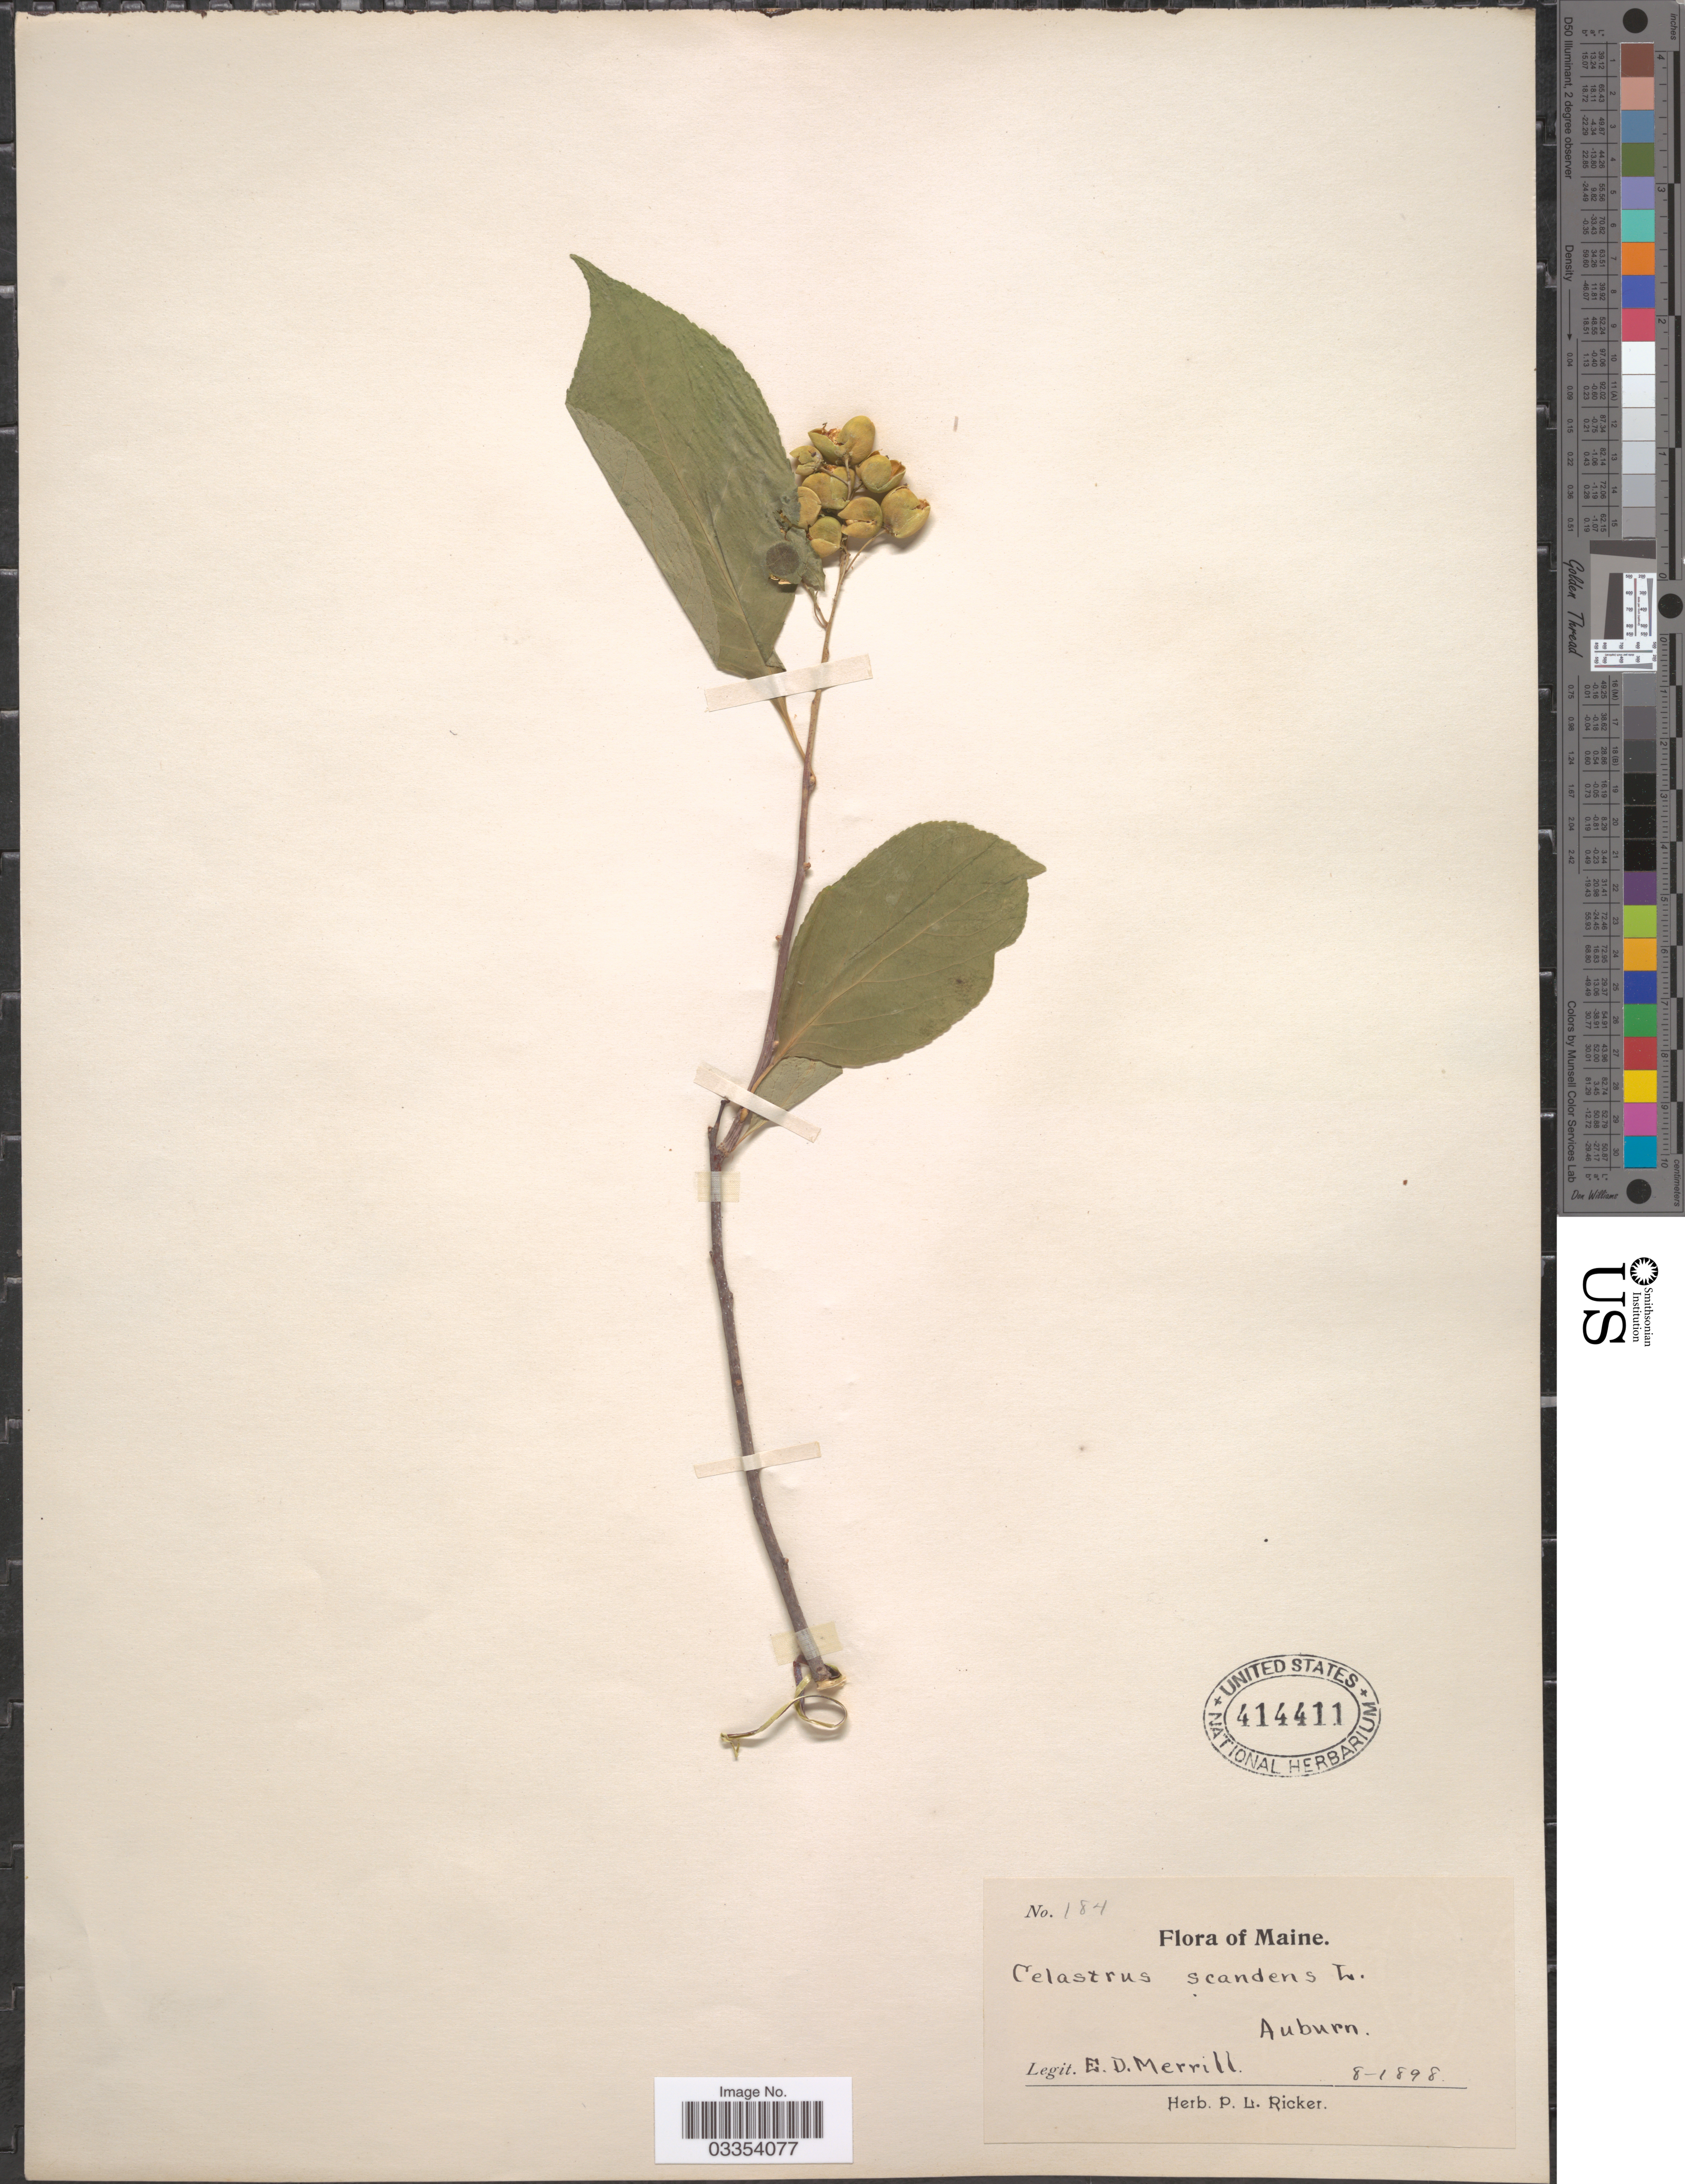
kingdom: Plantae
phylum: Tracheophyta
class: Magnoliopsida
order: Celastrales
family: Celastraceae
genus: Celastrus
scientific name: Celastrus scandens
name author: L.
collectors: E. D. Merrill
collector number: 184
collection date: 1898-08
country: United States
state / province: Maine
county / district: Androscoggin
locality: Auburn.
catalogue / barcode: US 414411